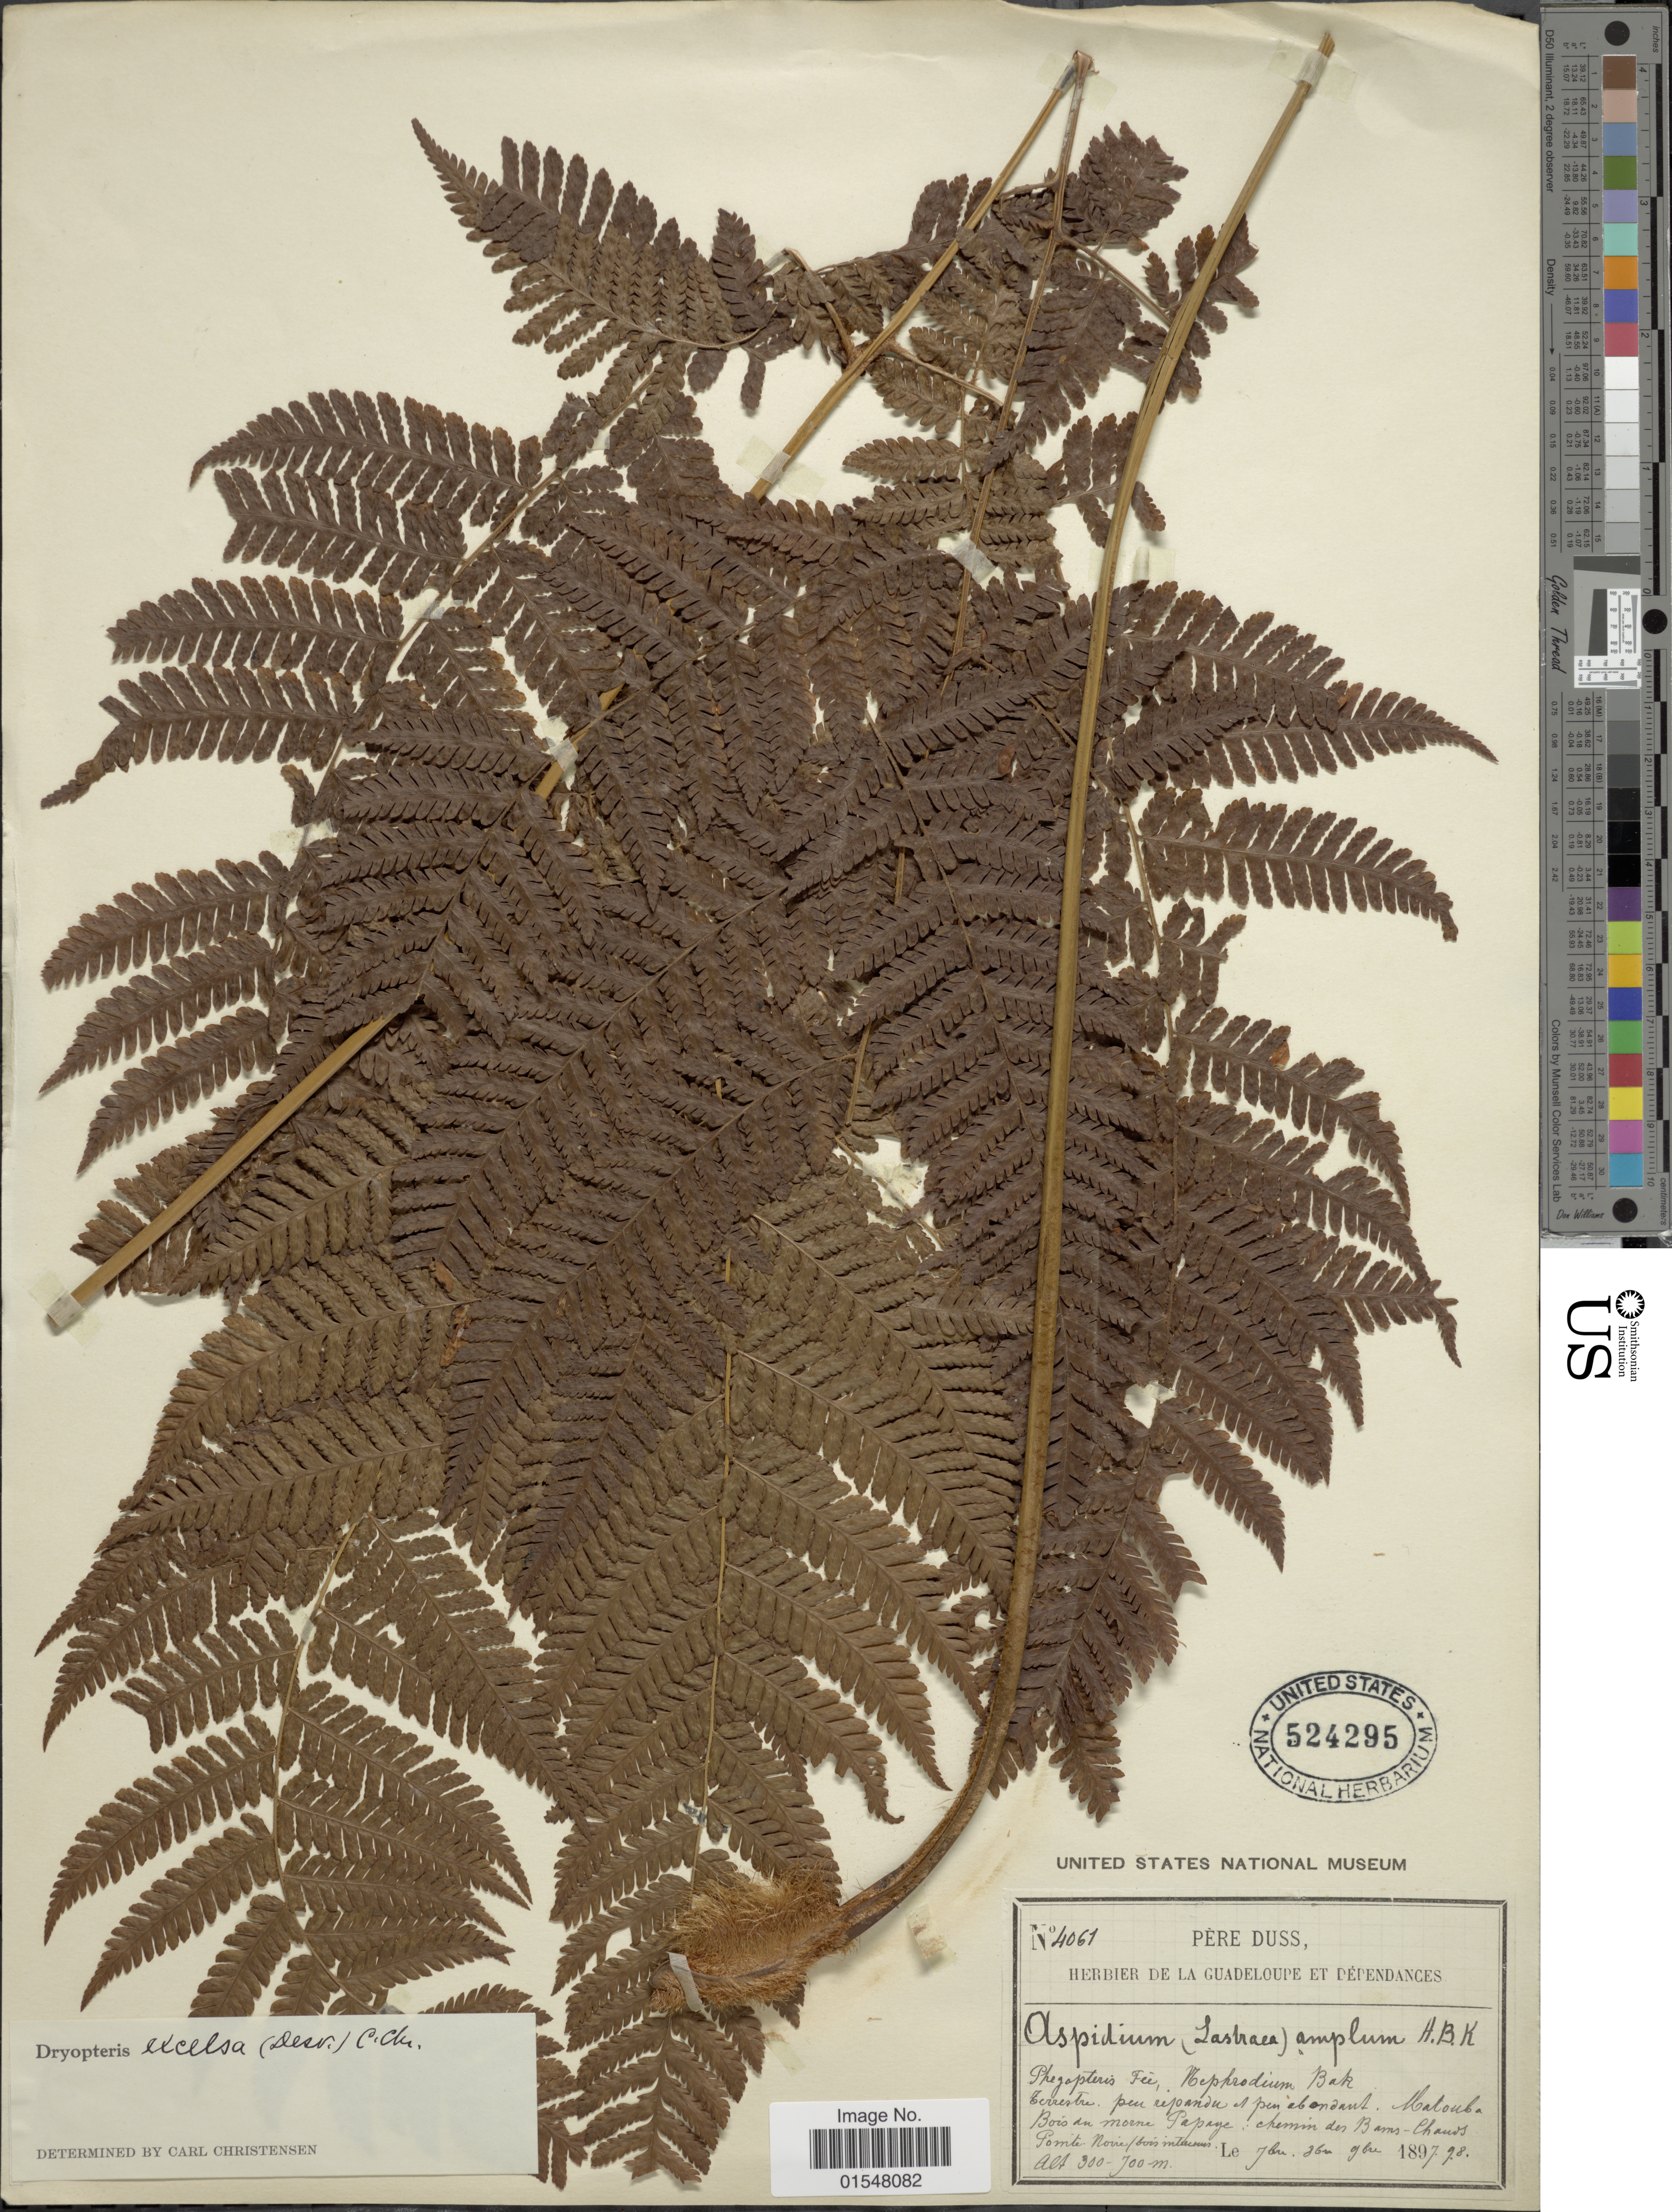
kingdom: Plantae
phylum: Tracheophyta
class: Polypodiopsida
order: Polypodiales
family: Dryopteridaceae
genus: Ctenitis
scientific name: Ctenitis excelsa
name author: (Desv.) Proctor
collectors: Père Duss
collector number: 4061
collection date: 1897-10-07/1898-10-09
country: Guadeloupe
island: Basse Terre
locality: Bois du morne Papaye, chemin des Bains-Chauds, Pointe-Noire/ bois intérieurs. Matouba.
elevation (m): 300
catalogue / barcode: US 524295